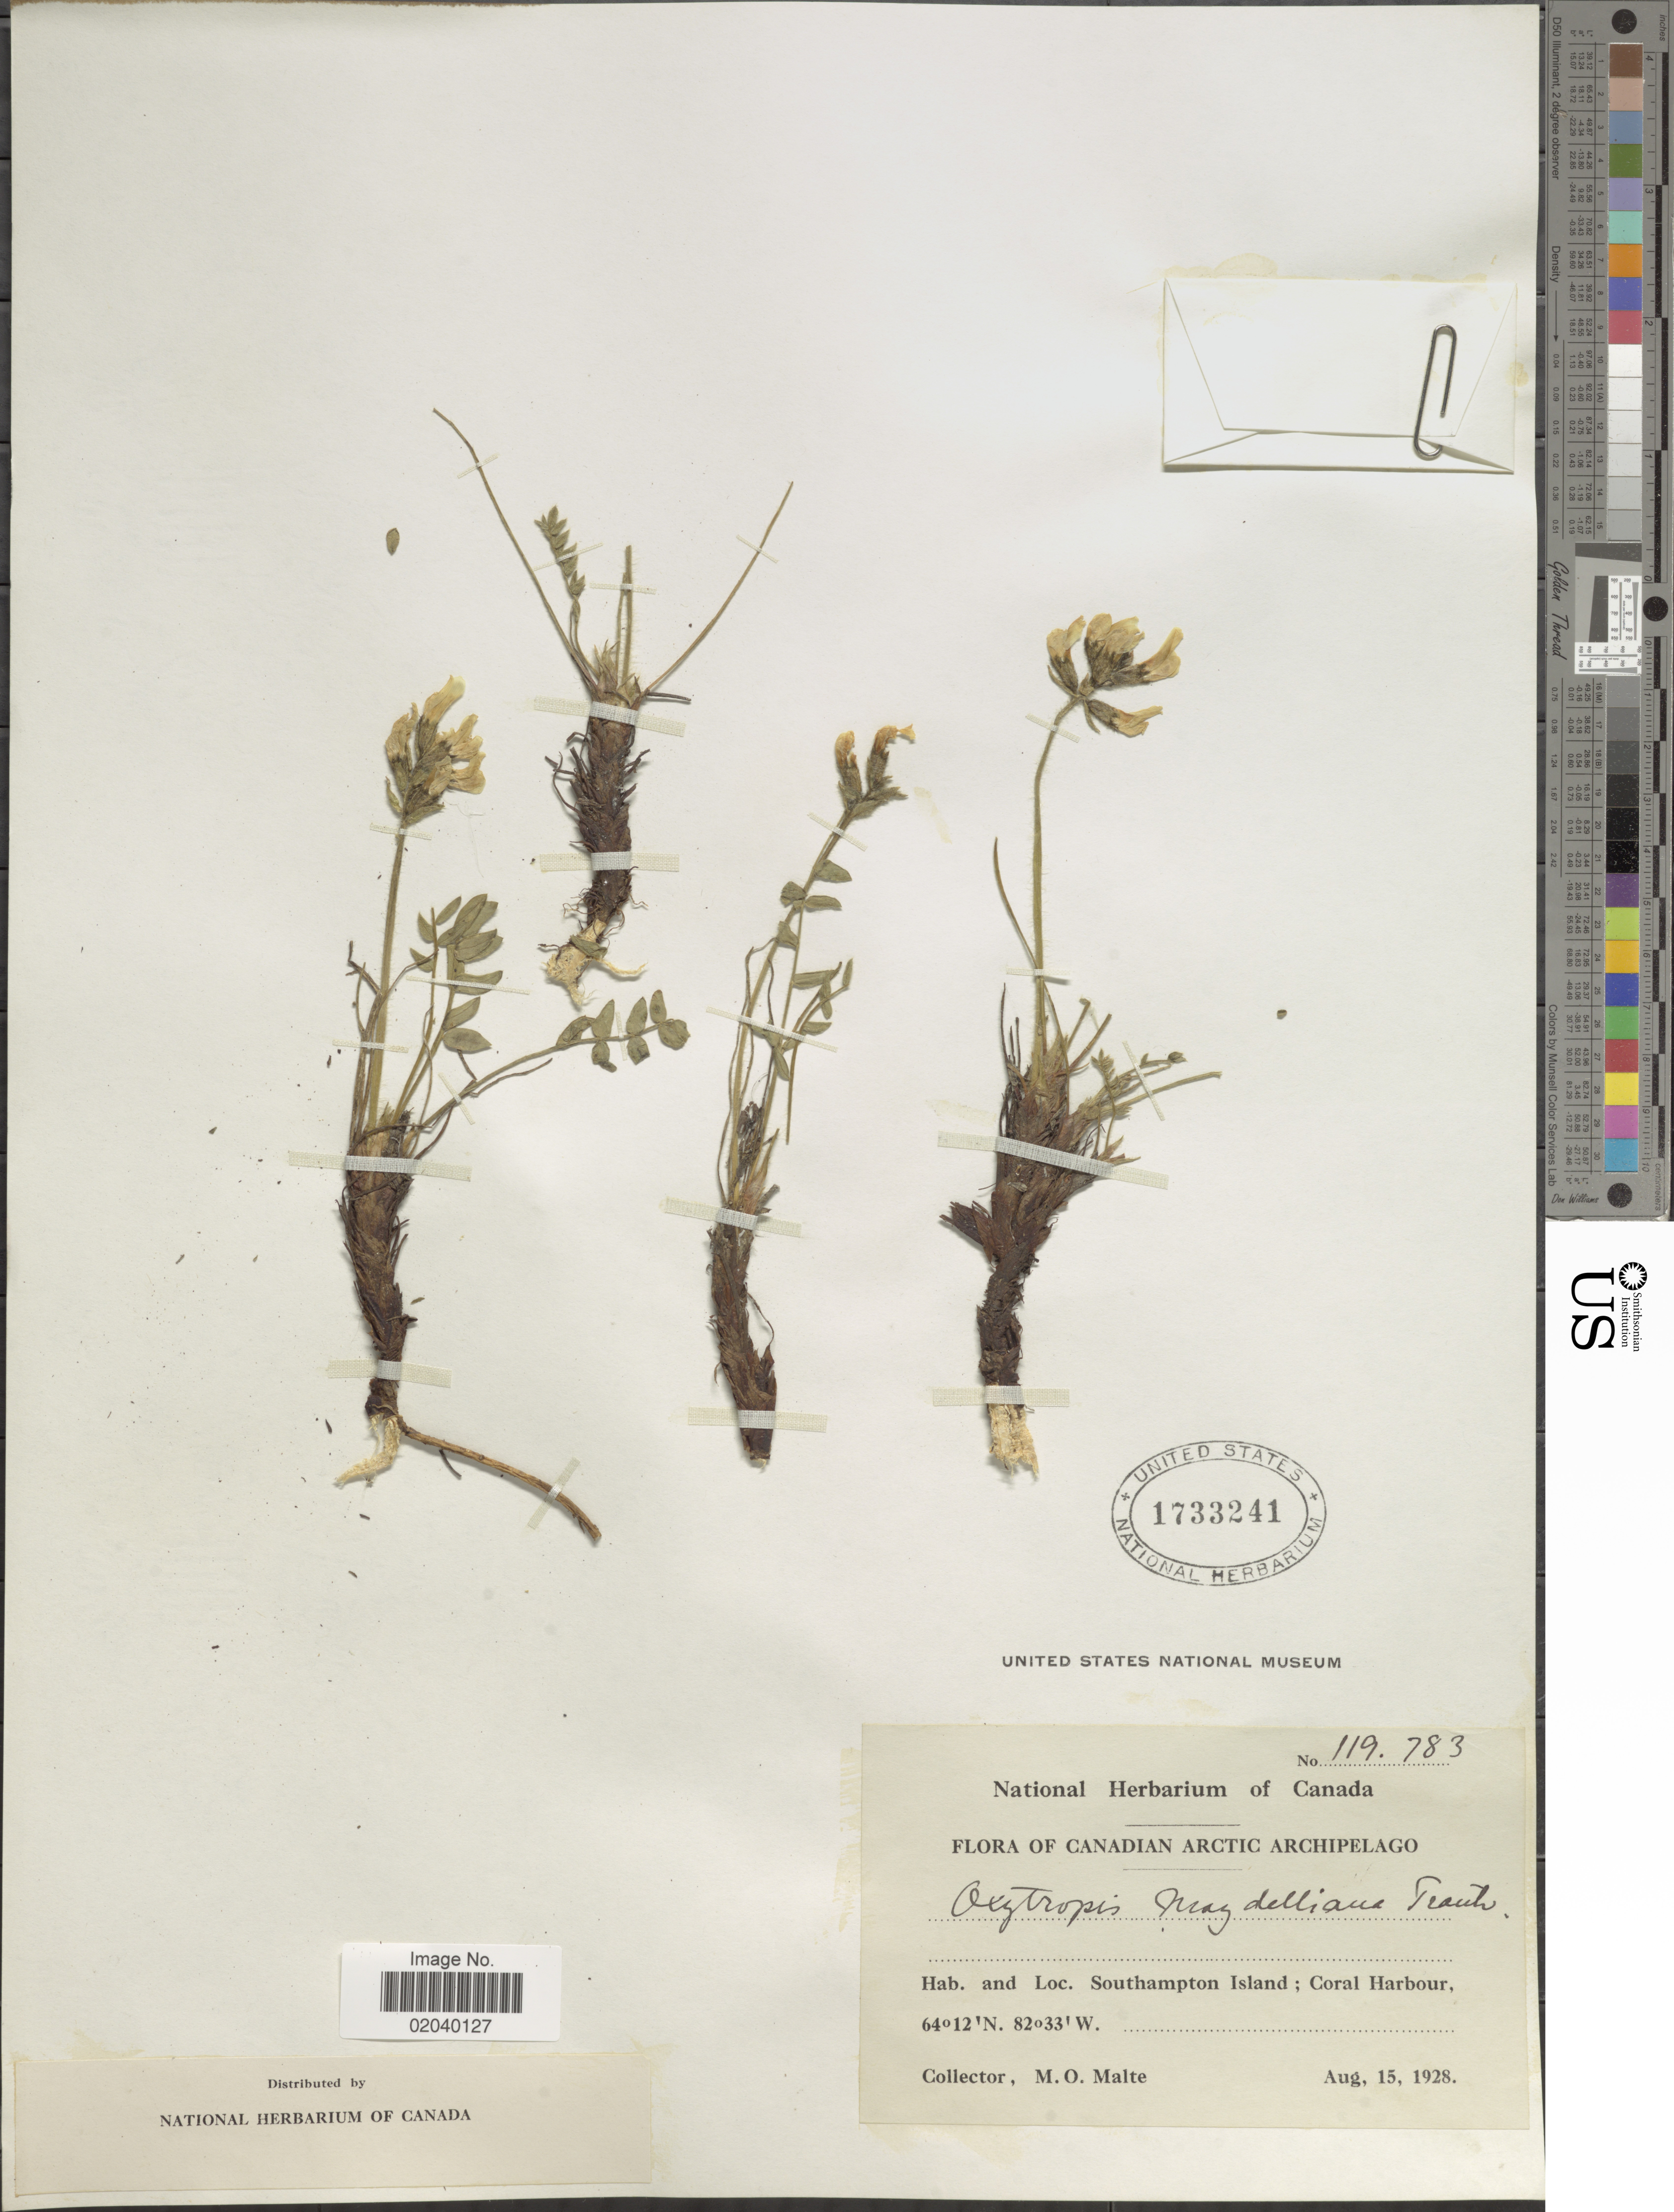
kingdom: Plantae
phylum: Tracheophyta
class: Magnoliopsida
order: Fabales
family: Fabaceae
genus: Oxytropis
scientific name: Oxytropis maydelliana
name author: Trautv.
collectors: M. O. Malte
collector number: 119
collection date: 1928-08-15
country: Canada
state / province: Nunavut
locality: Canadian Arctic Archipelago, Southampton Island; Coral Harbour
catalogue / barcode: US 1733241